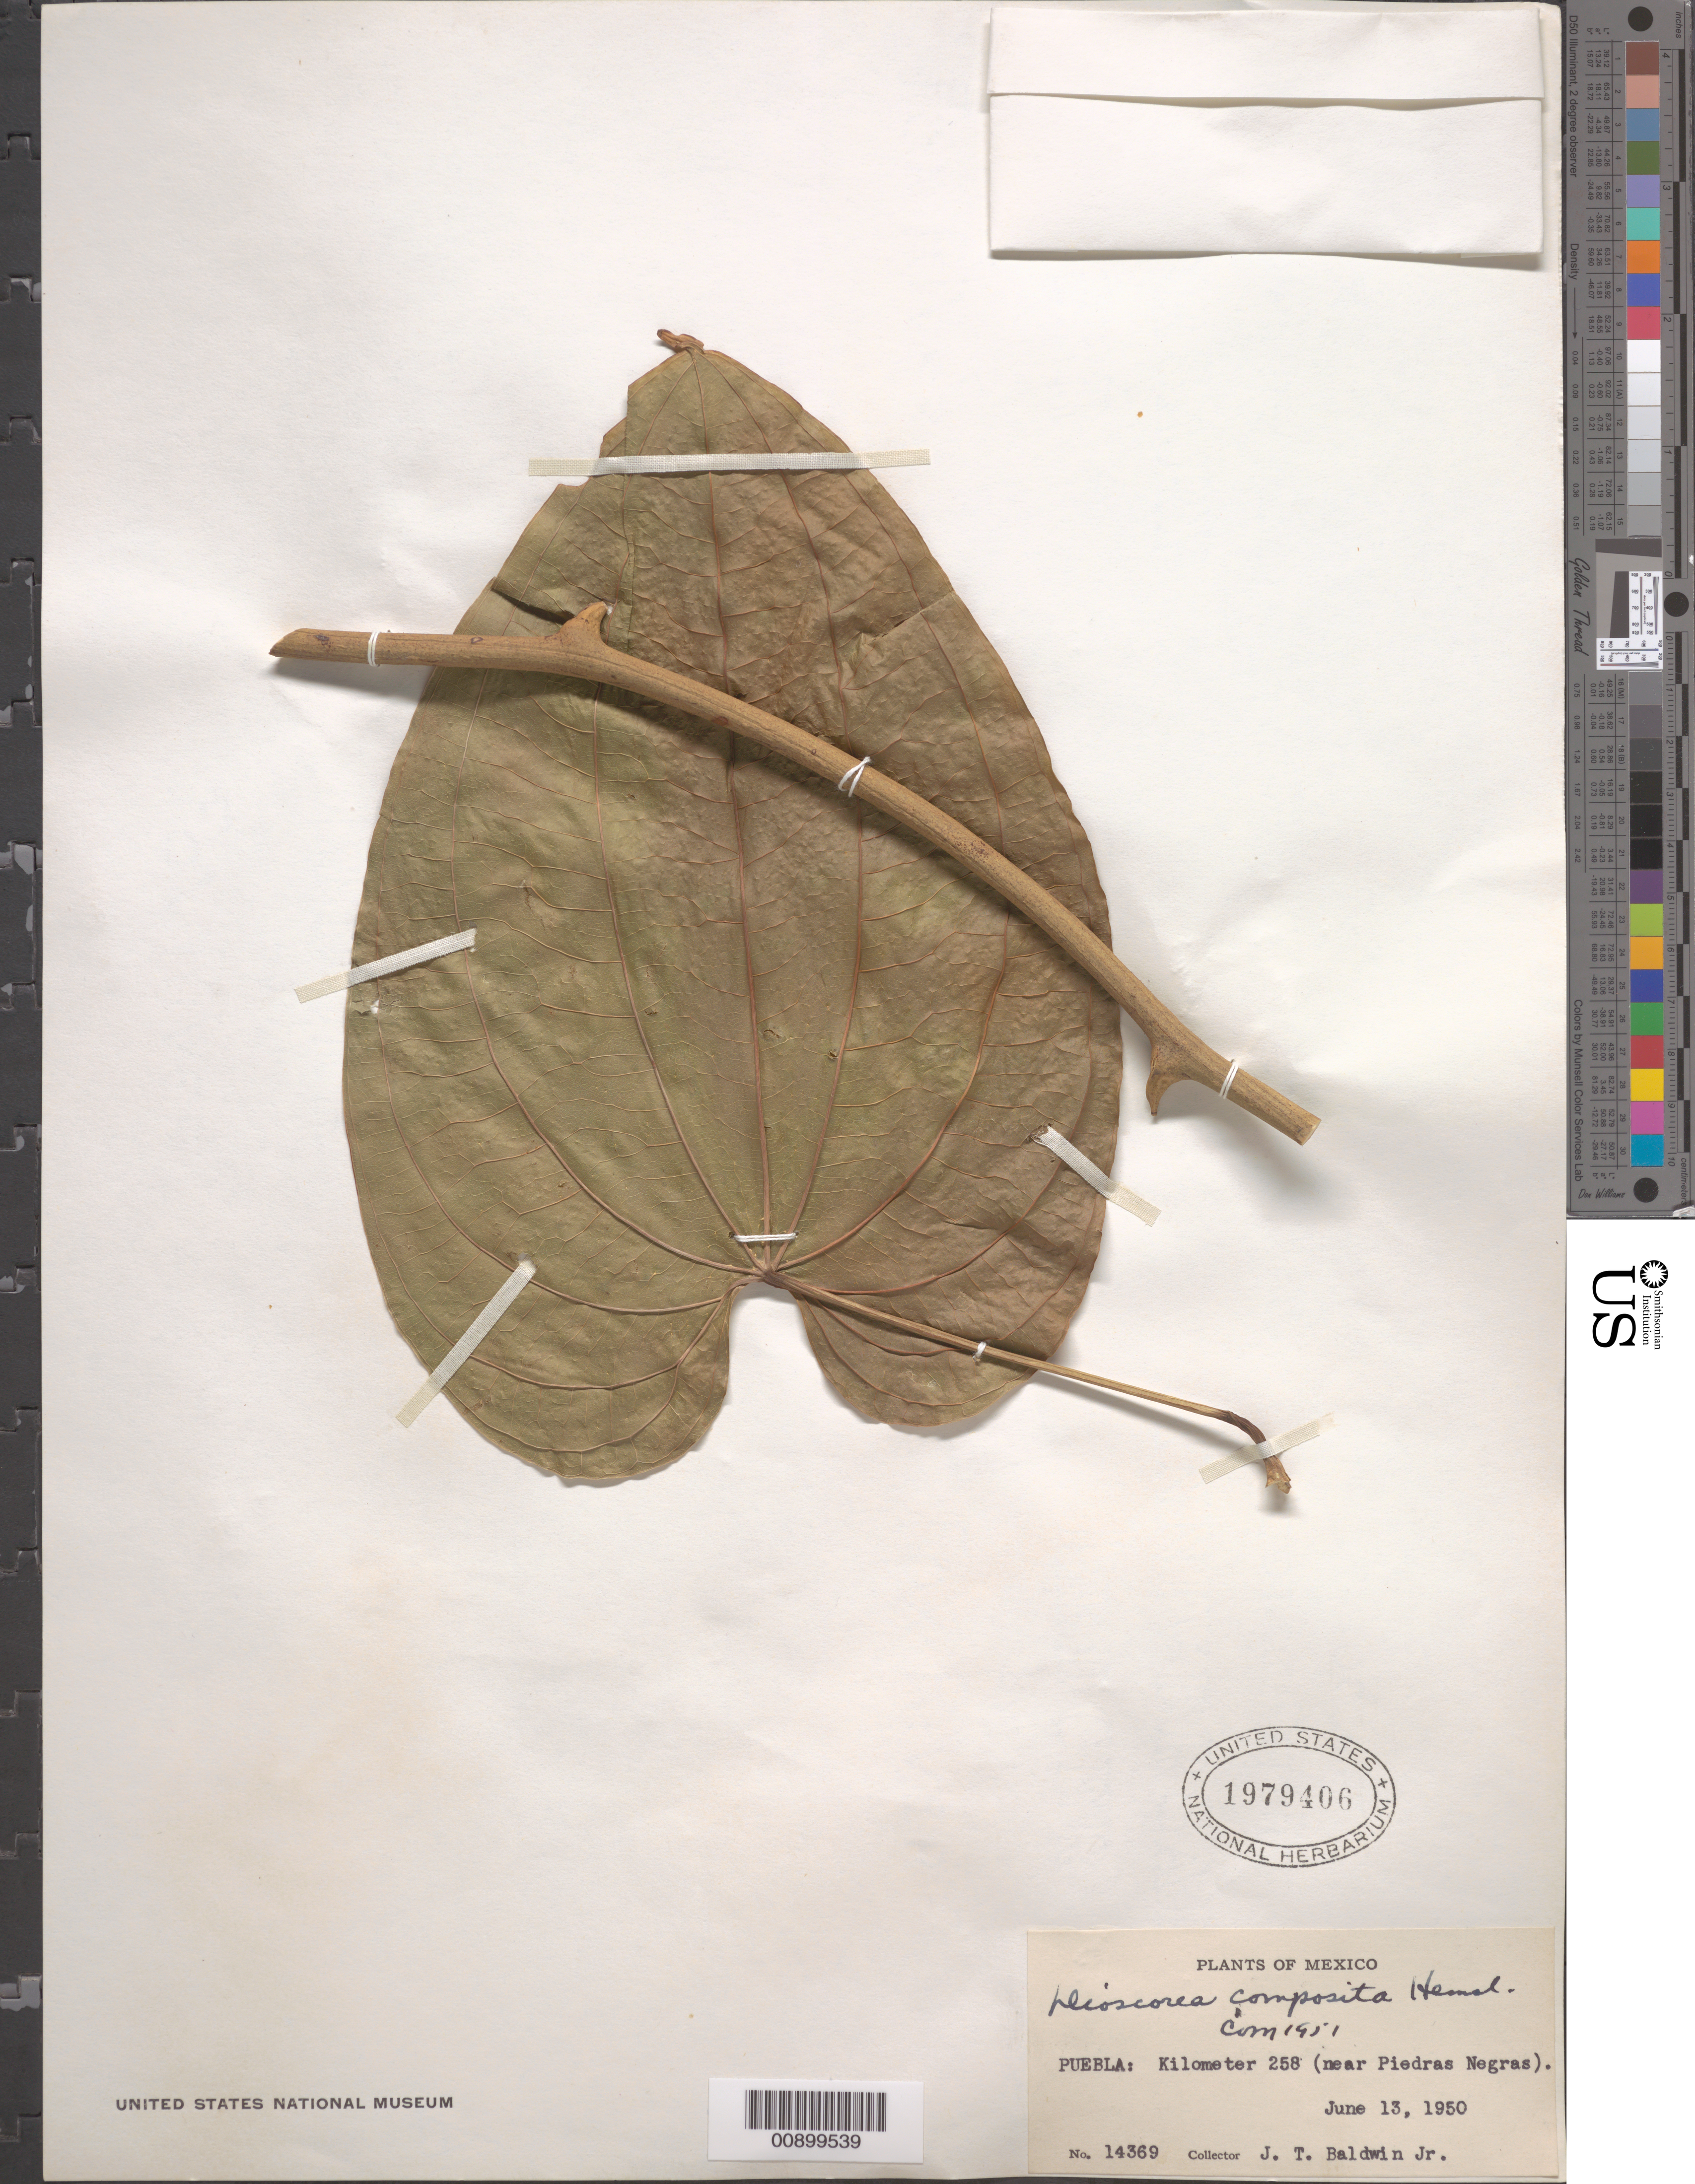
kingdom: Plantae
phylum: Tracheophyta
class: Liliopsida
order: Dioscoreales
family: Dioscoreaceae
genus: Dioscorea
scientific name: Dioscorea composita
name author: Hemsl.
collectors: J. T. Baldwin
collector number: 14369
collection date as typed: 13 Jun 1950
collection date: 1950-06-13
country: Mexico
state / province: Puebla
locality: Puebla: Kilometer 258 (near Piedra Negras).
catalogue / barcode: US 1979406